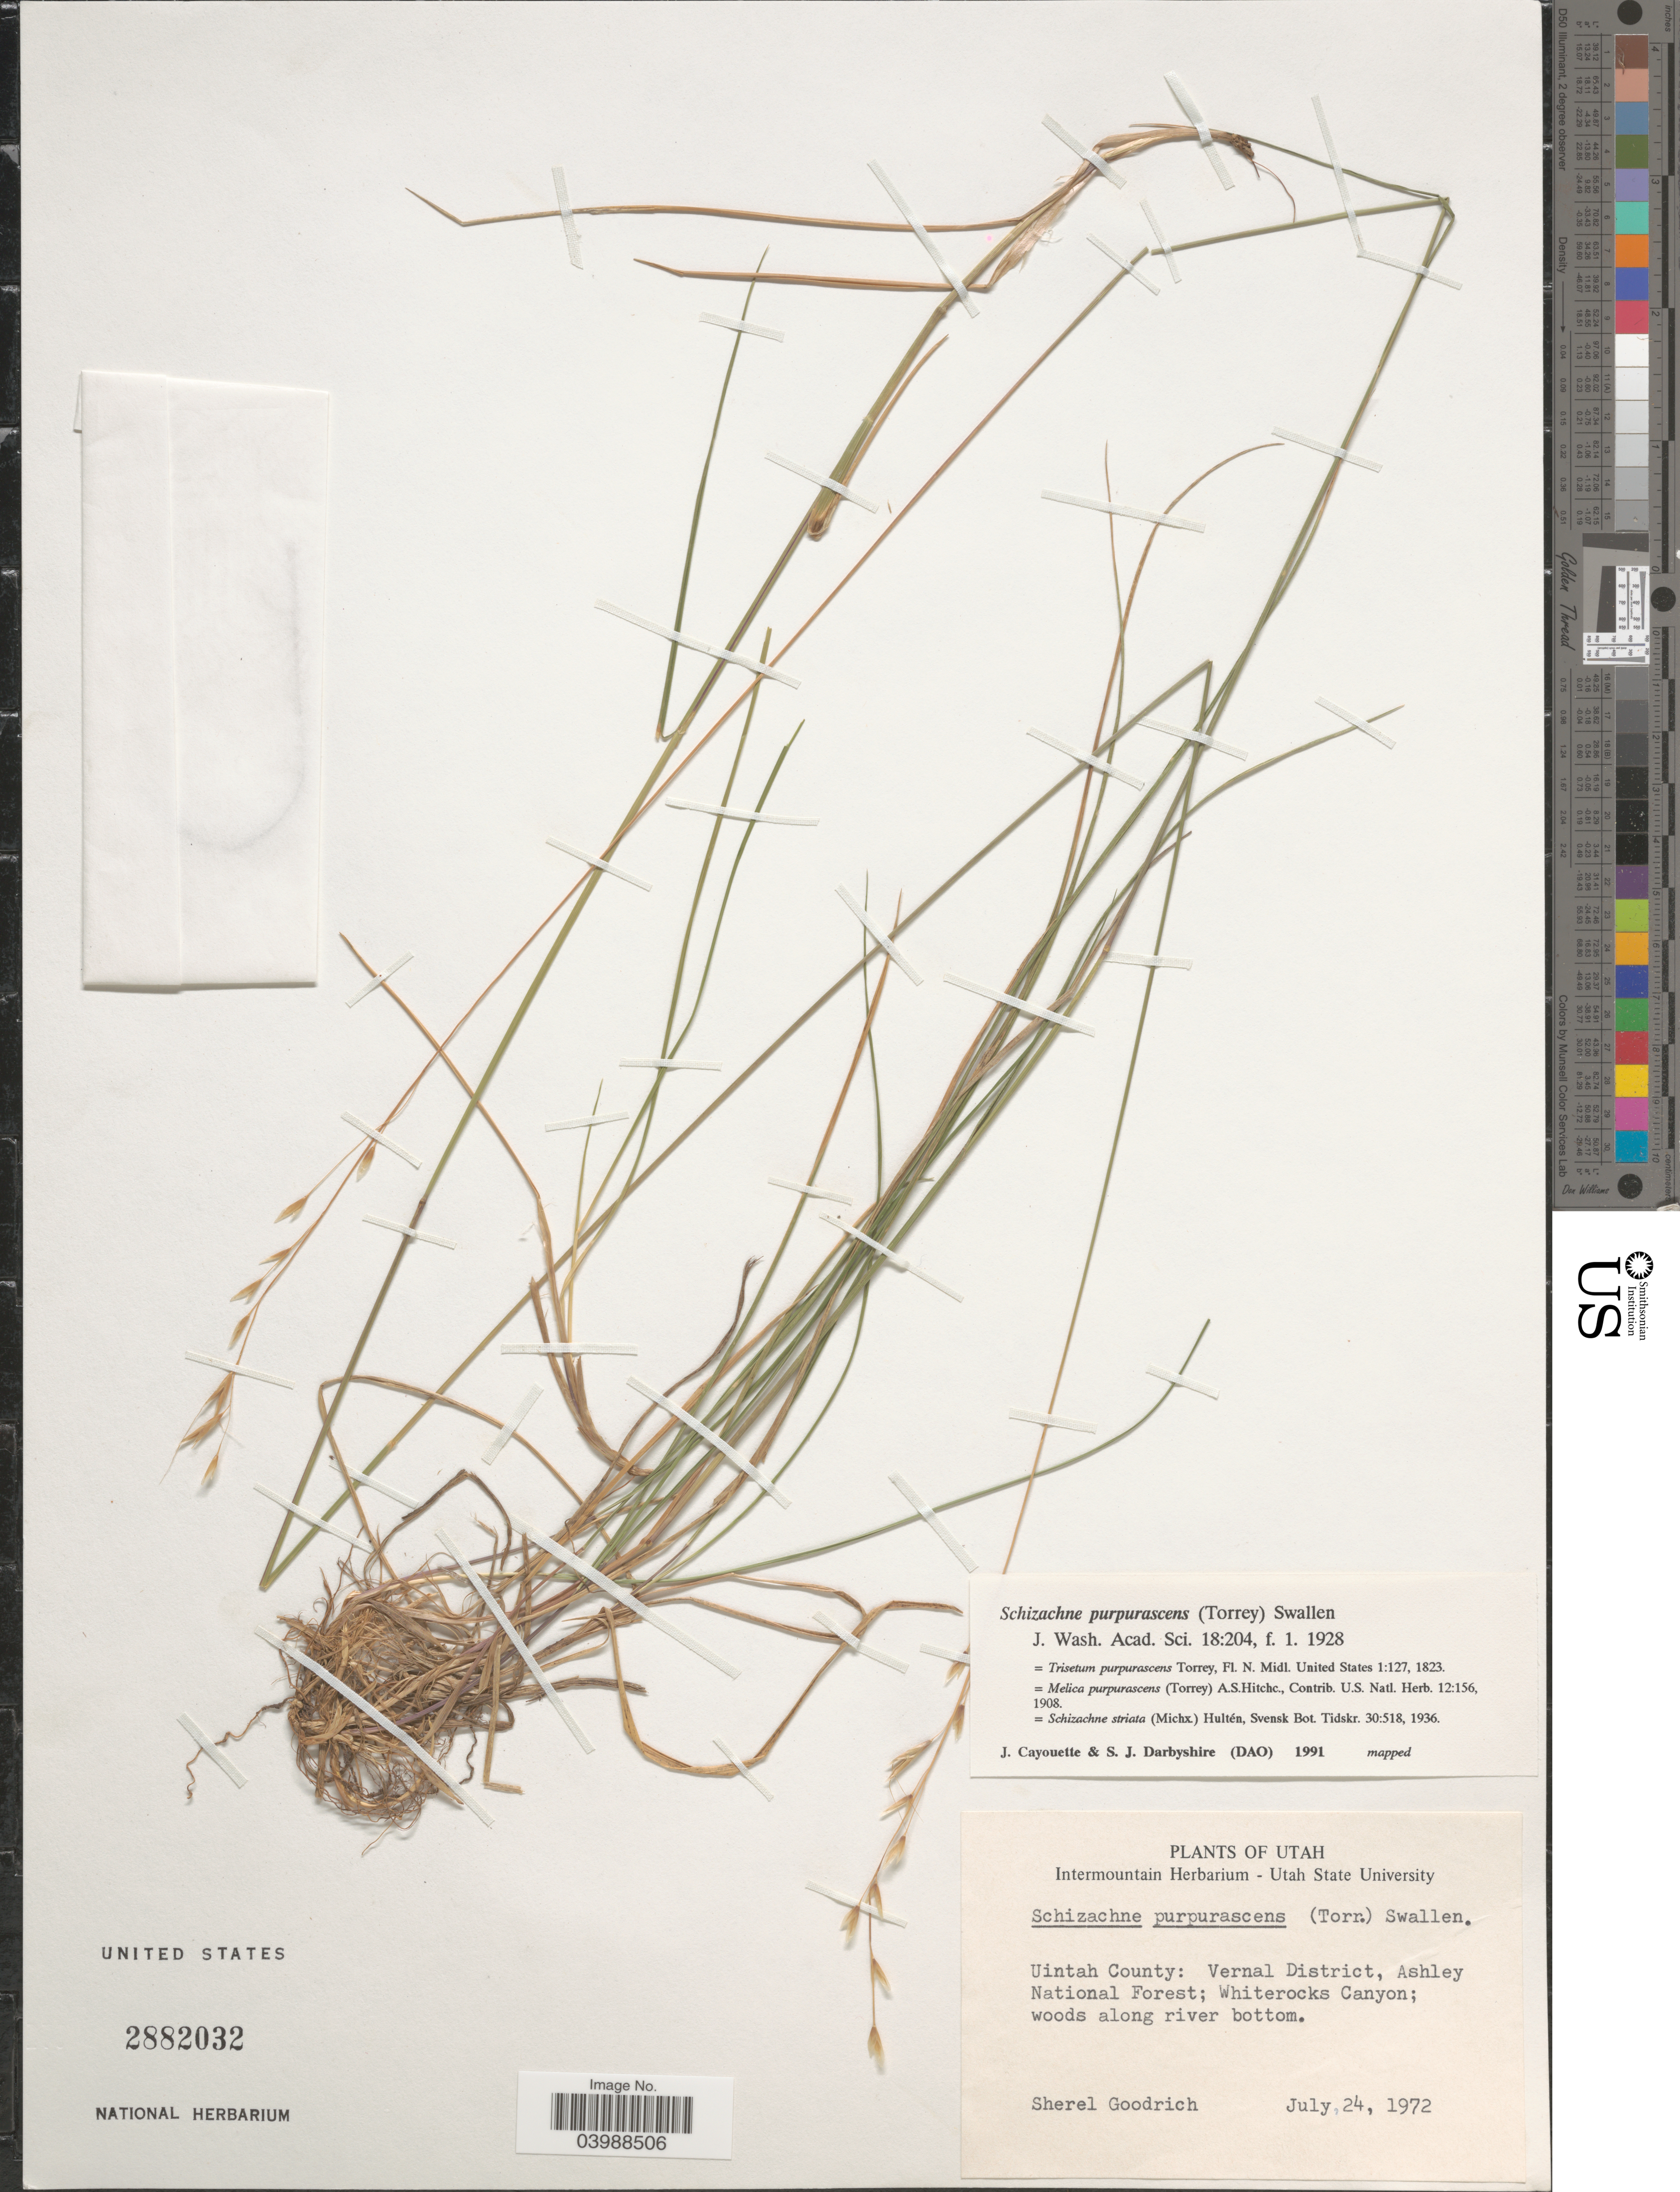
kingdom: Plantae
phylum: Tracheophyta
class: Liliopsida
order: Poales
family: Poaceae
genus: Schizachne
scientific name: Schizachne purpurascens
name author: (Torr.) Swallen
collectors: S. Goodrich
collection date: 1972-07-24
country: United States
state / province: Utah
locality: Uintah County: Vernal District, Ashley National Forest; Whiterocks Canyon.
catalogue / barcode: US 2882032